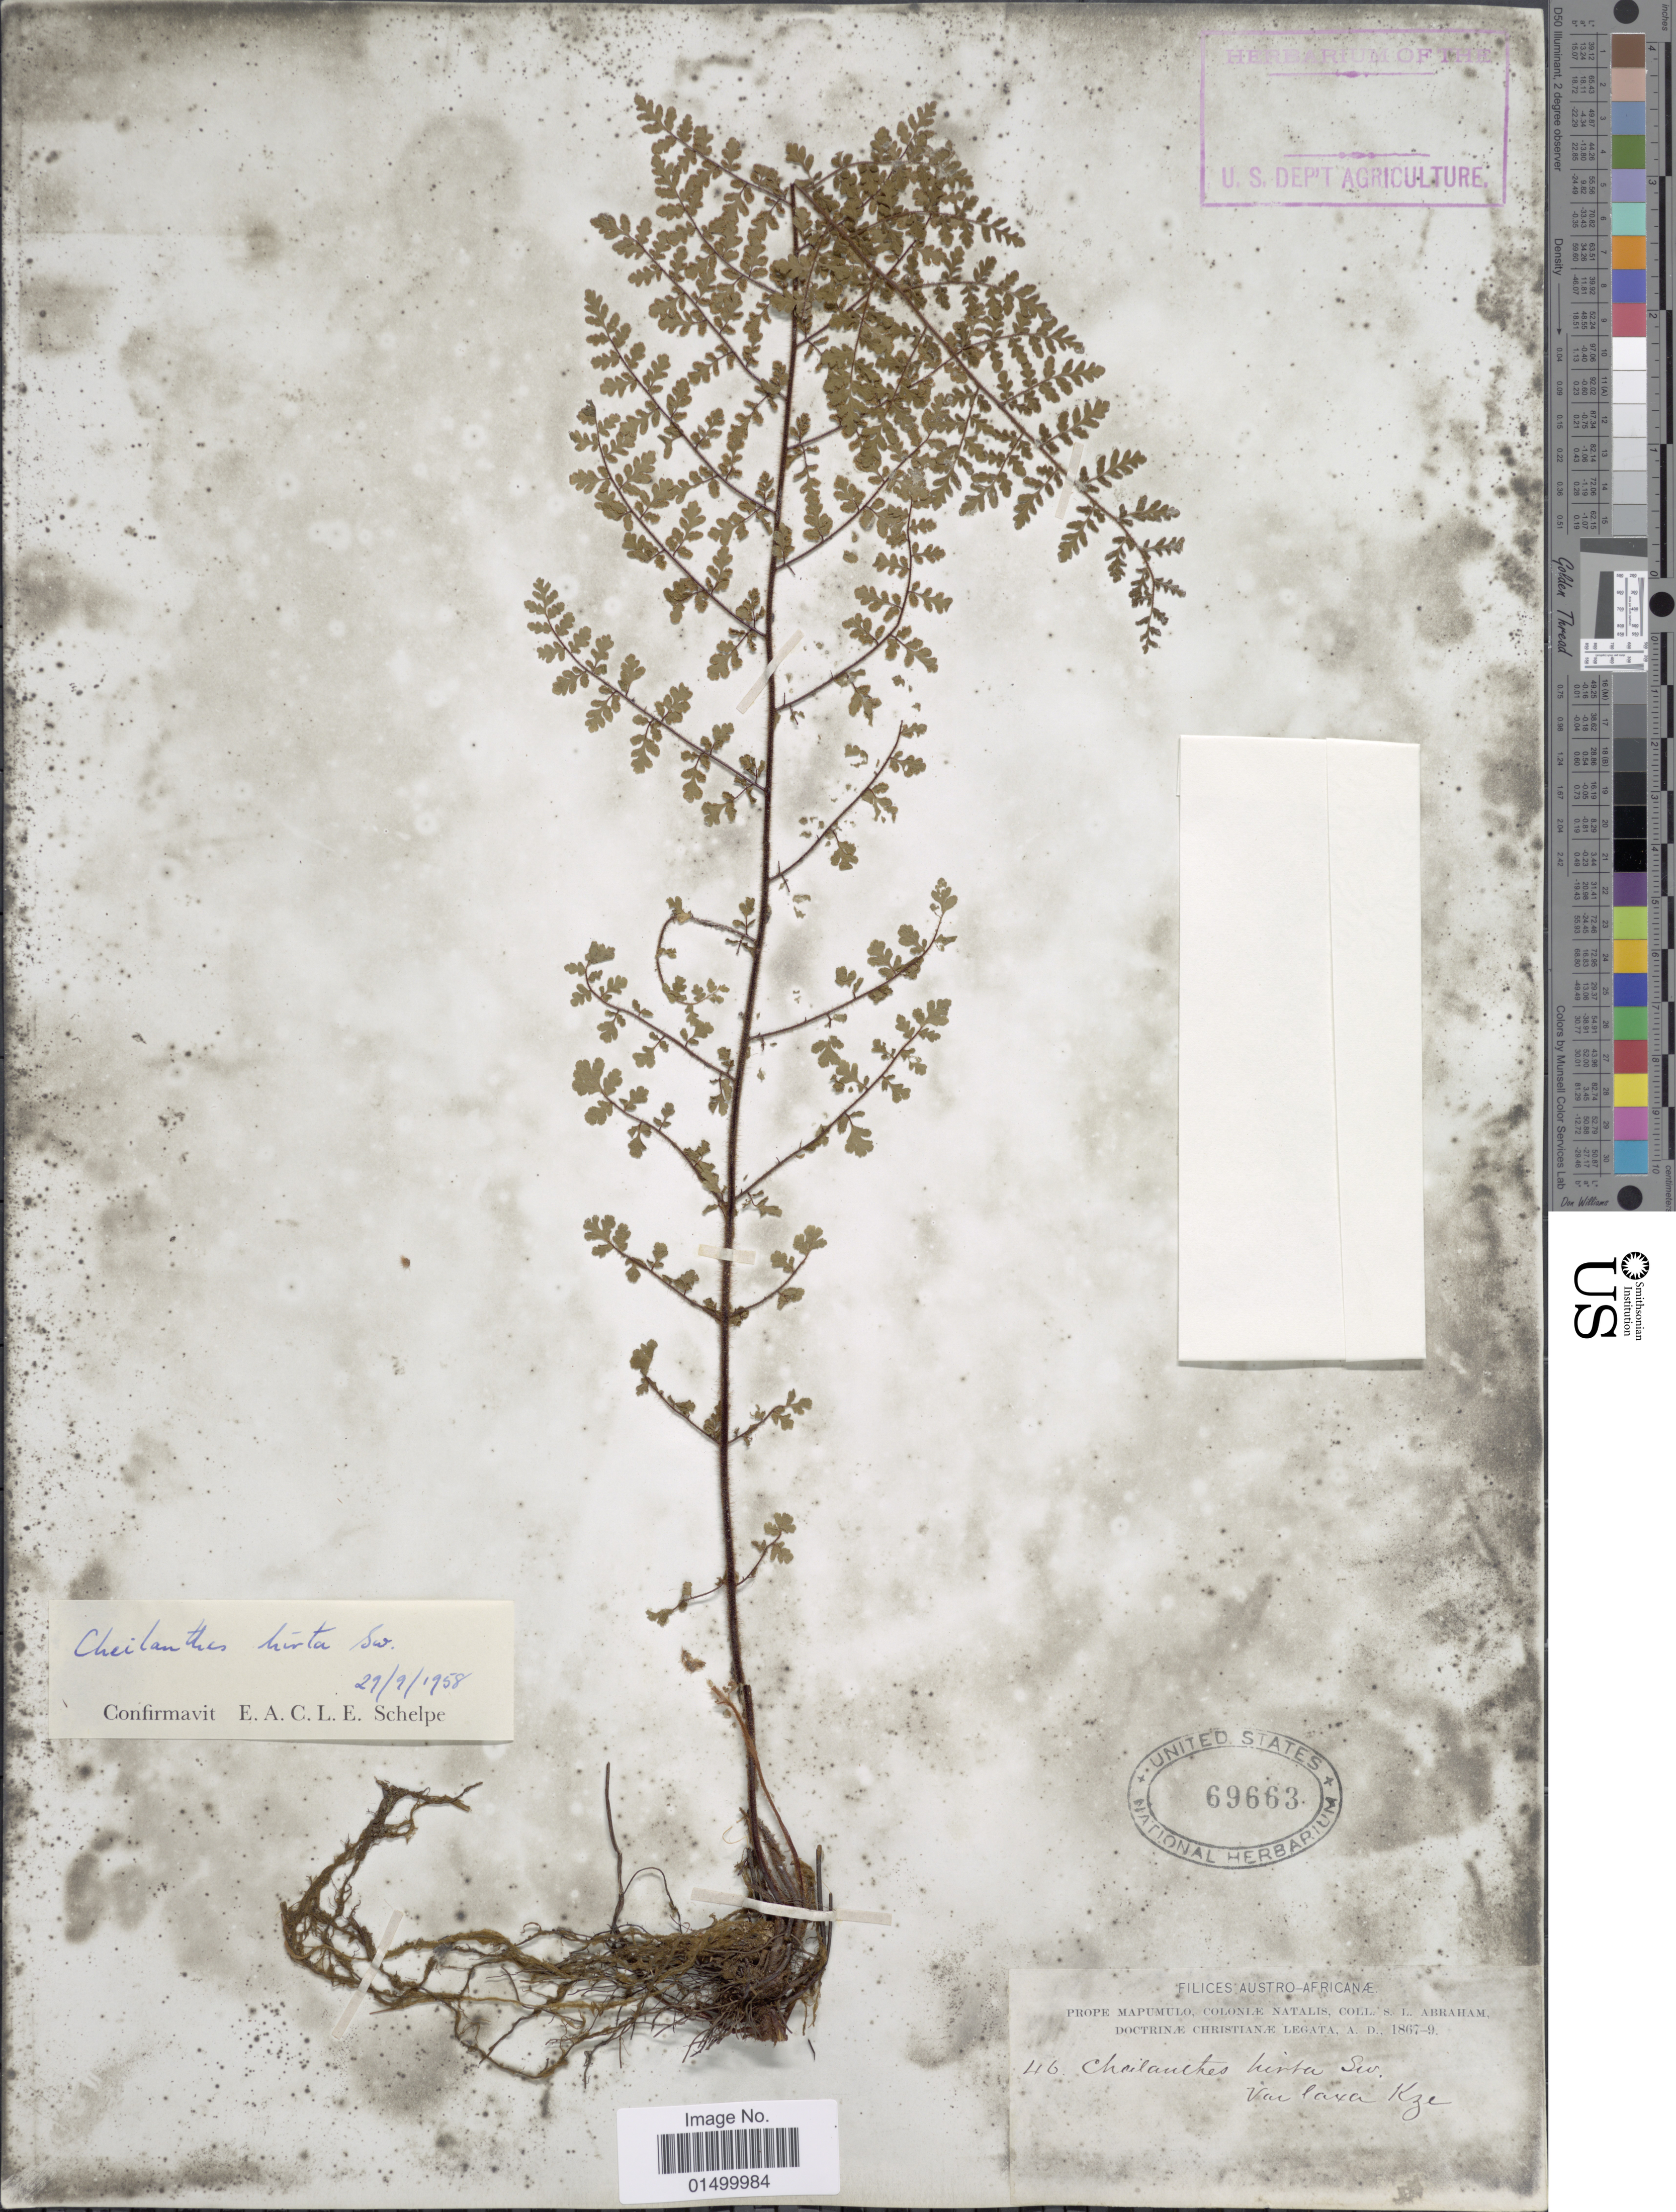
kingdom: Plantae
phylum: Tracheophyta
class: Polypodiopsida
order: Polypodiales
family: Pteridaceae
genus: Cheilanthes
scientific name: Cheilanthes hirta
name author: Sw.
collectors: S. Abraham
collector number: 46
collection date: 1867/1869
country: South Africa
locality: Austro-Africanae, Prope Mapumulo, Colonle Natalis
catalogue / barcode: US 69663